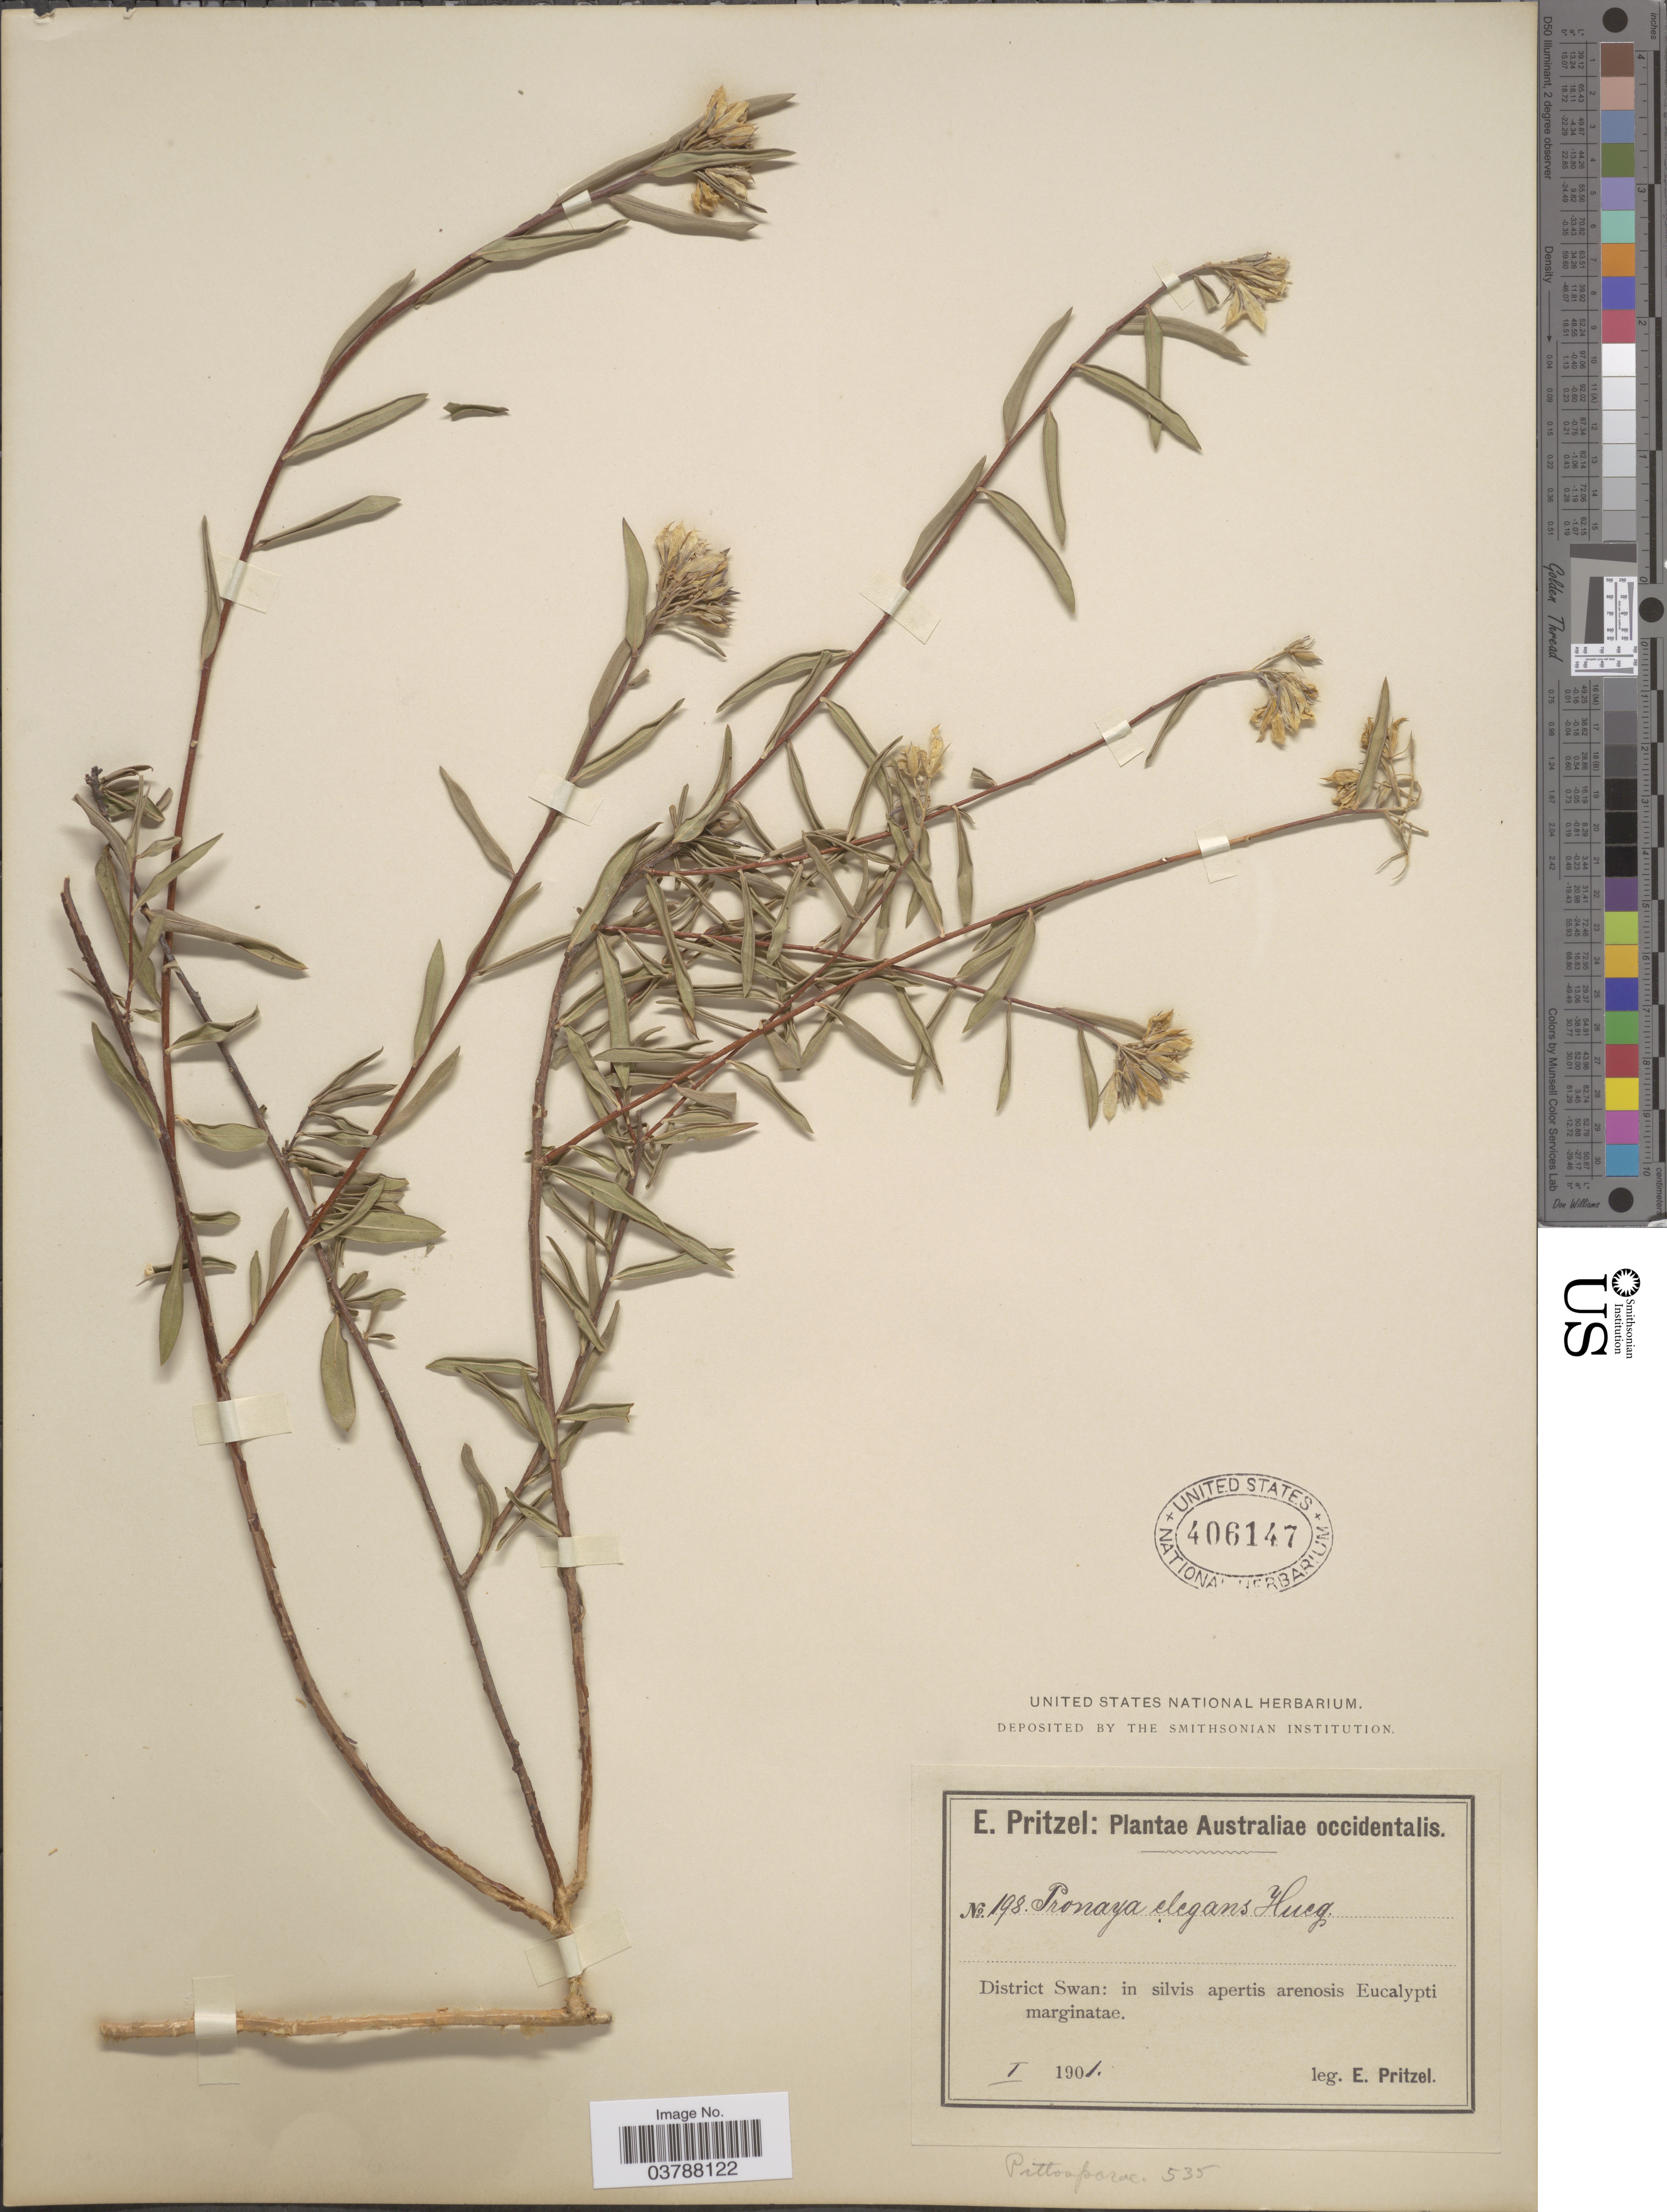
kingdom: Plantae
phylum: Tracheophyta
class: Magnoliopsida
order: Apiales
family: Pittosporaceae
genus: Pittosporum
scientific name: Pittosporum elegans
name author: Raoul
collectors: E. G. Pritzel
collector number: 198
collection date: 1901-01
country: Australia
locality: Australiæ occidentalis. District Swan.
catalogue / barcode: US 406147